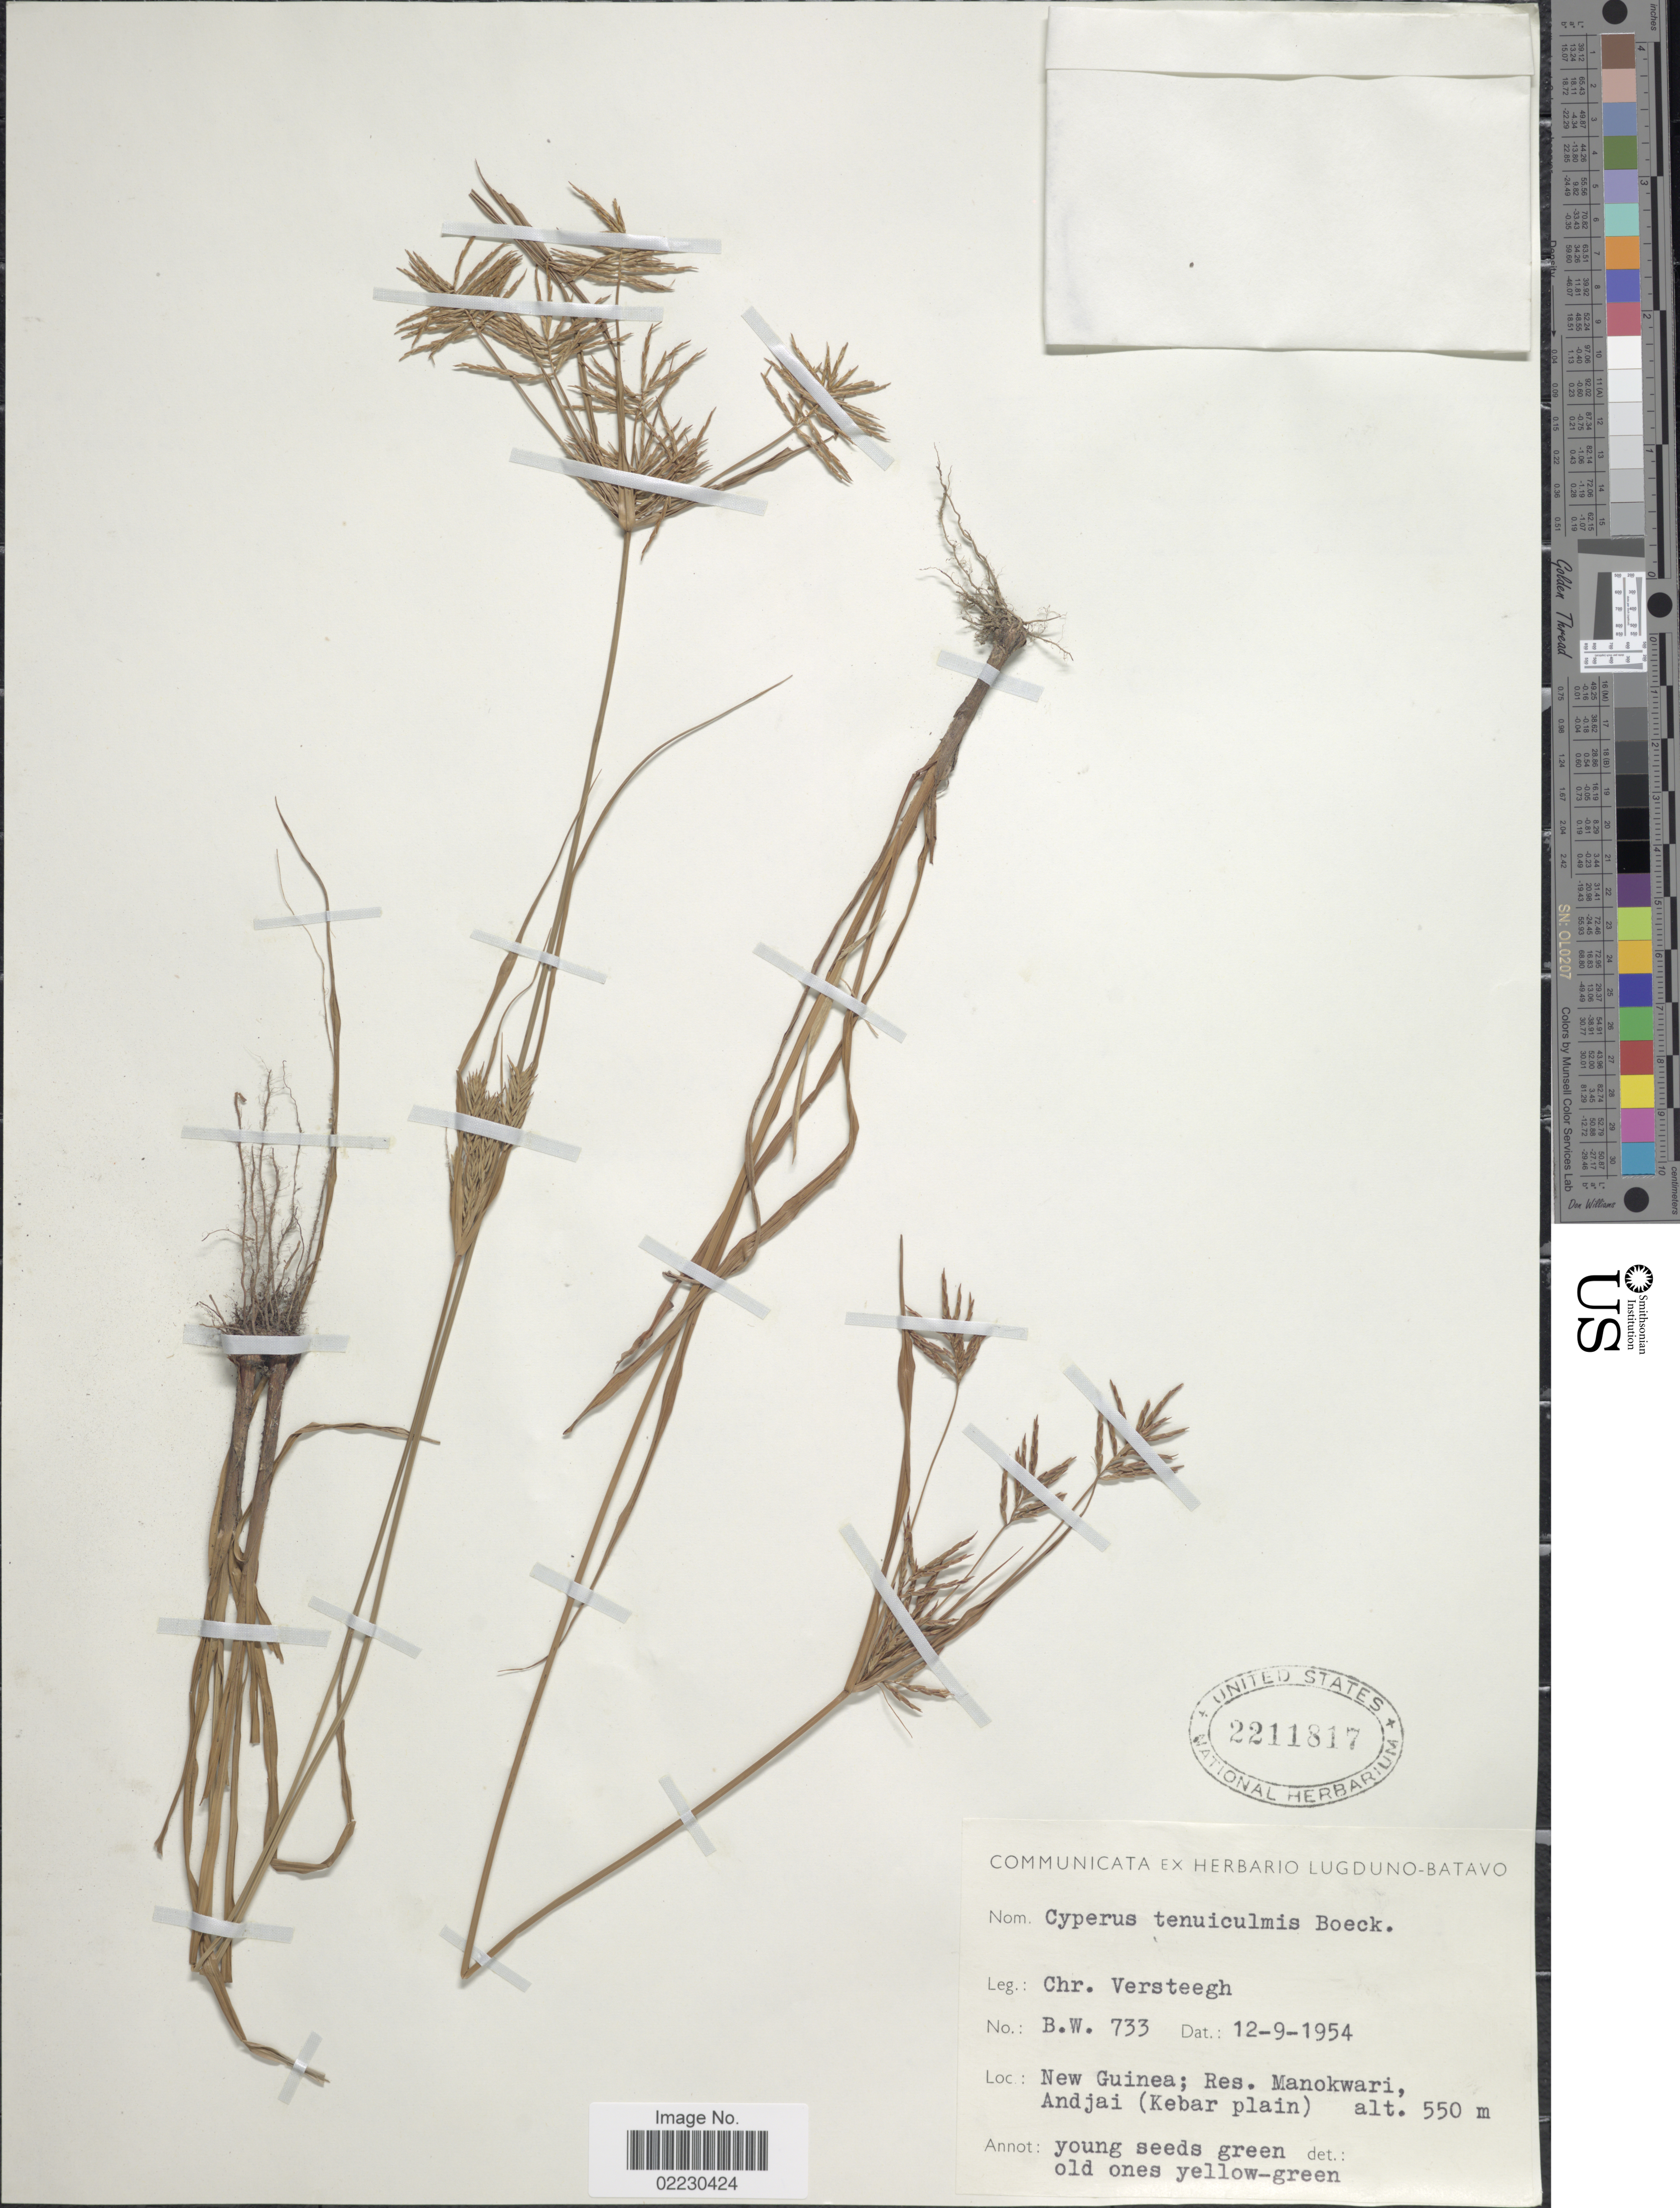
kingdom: Plantae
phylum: Tracheophyta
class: Liliopsida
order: Poales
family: Cyperaceae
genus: Cyperus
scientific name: Cyperus tenuiculmis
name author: Boeckeler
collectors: C. Versteegh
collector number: B.W. 733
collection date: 1954-09-12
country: Papua New Guinea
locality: New Guinea; Res. Manokwari, Andjai (Kebar plain)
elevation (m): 550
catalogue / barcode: US 2211817